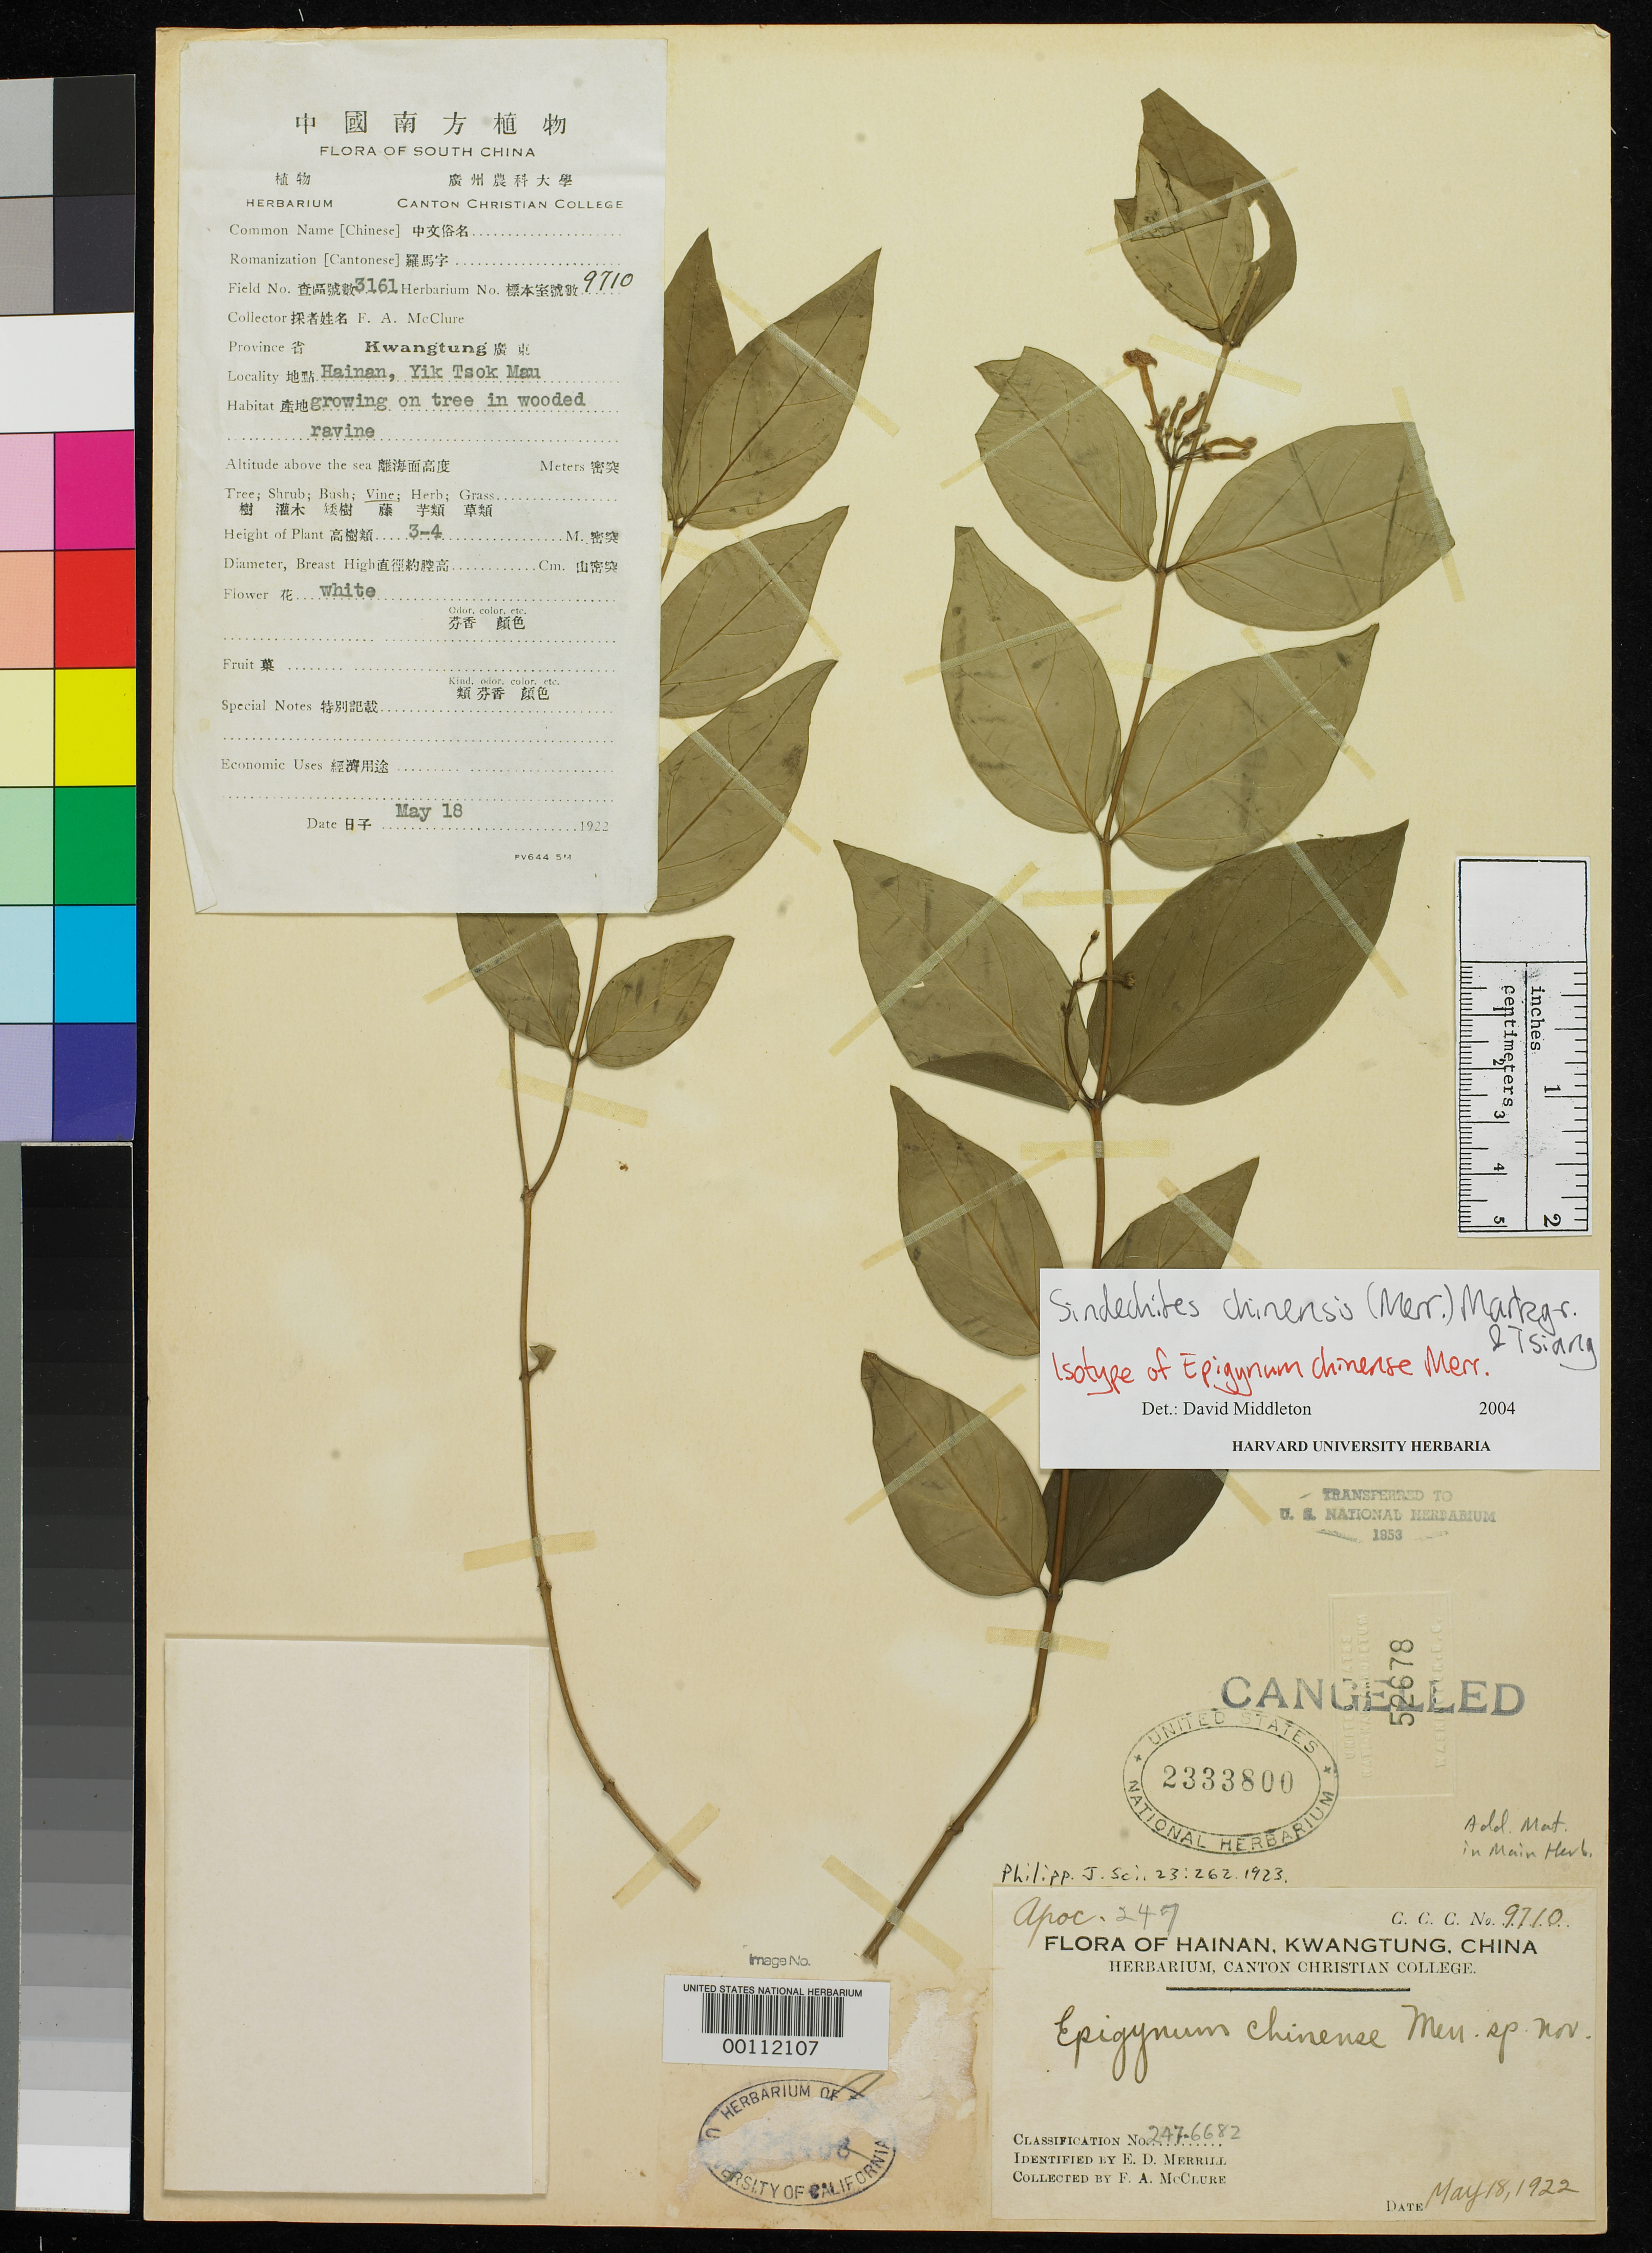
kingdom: Plantae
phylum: Tracheophyta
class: Magnoliopsida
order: Gentianales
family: Apocynaceae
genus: Epigynum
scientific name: Epigynum chinense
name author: Merr.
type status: Isotype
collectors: F. A. McClure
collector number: C.C.C. 9710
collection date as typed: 18 May 1922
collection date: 1922-05-18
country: China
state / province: Hainan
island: Hainan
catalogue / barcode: US 2333800